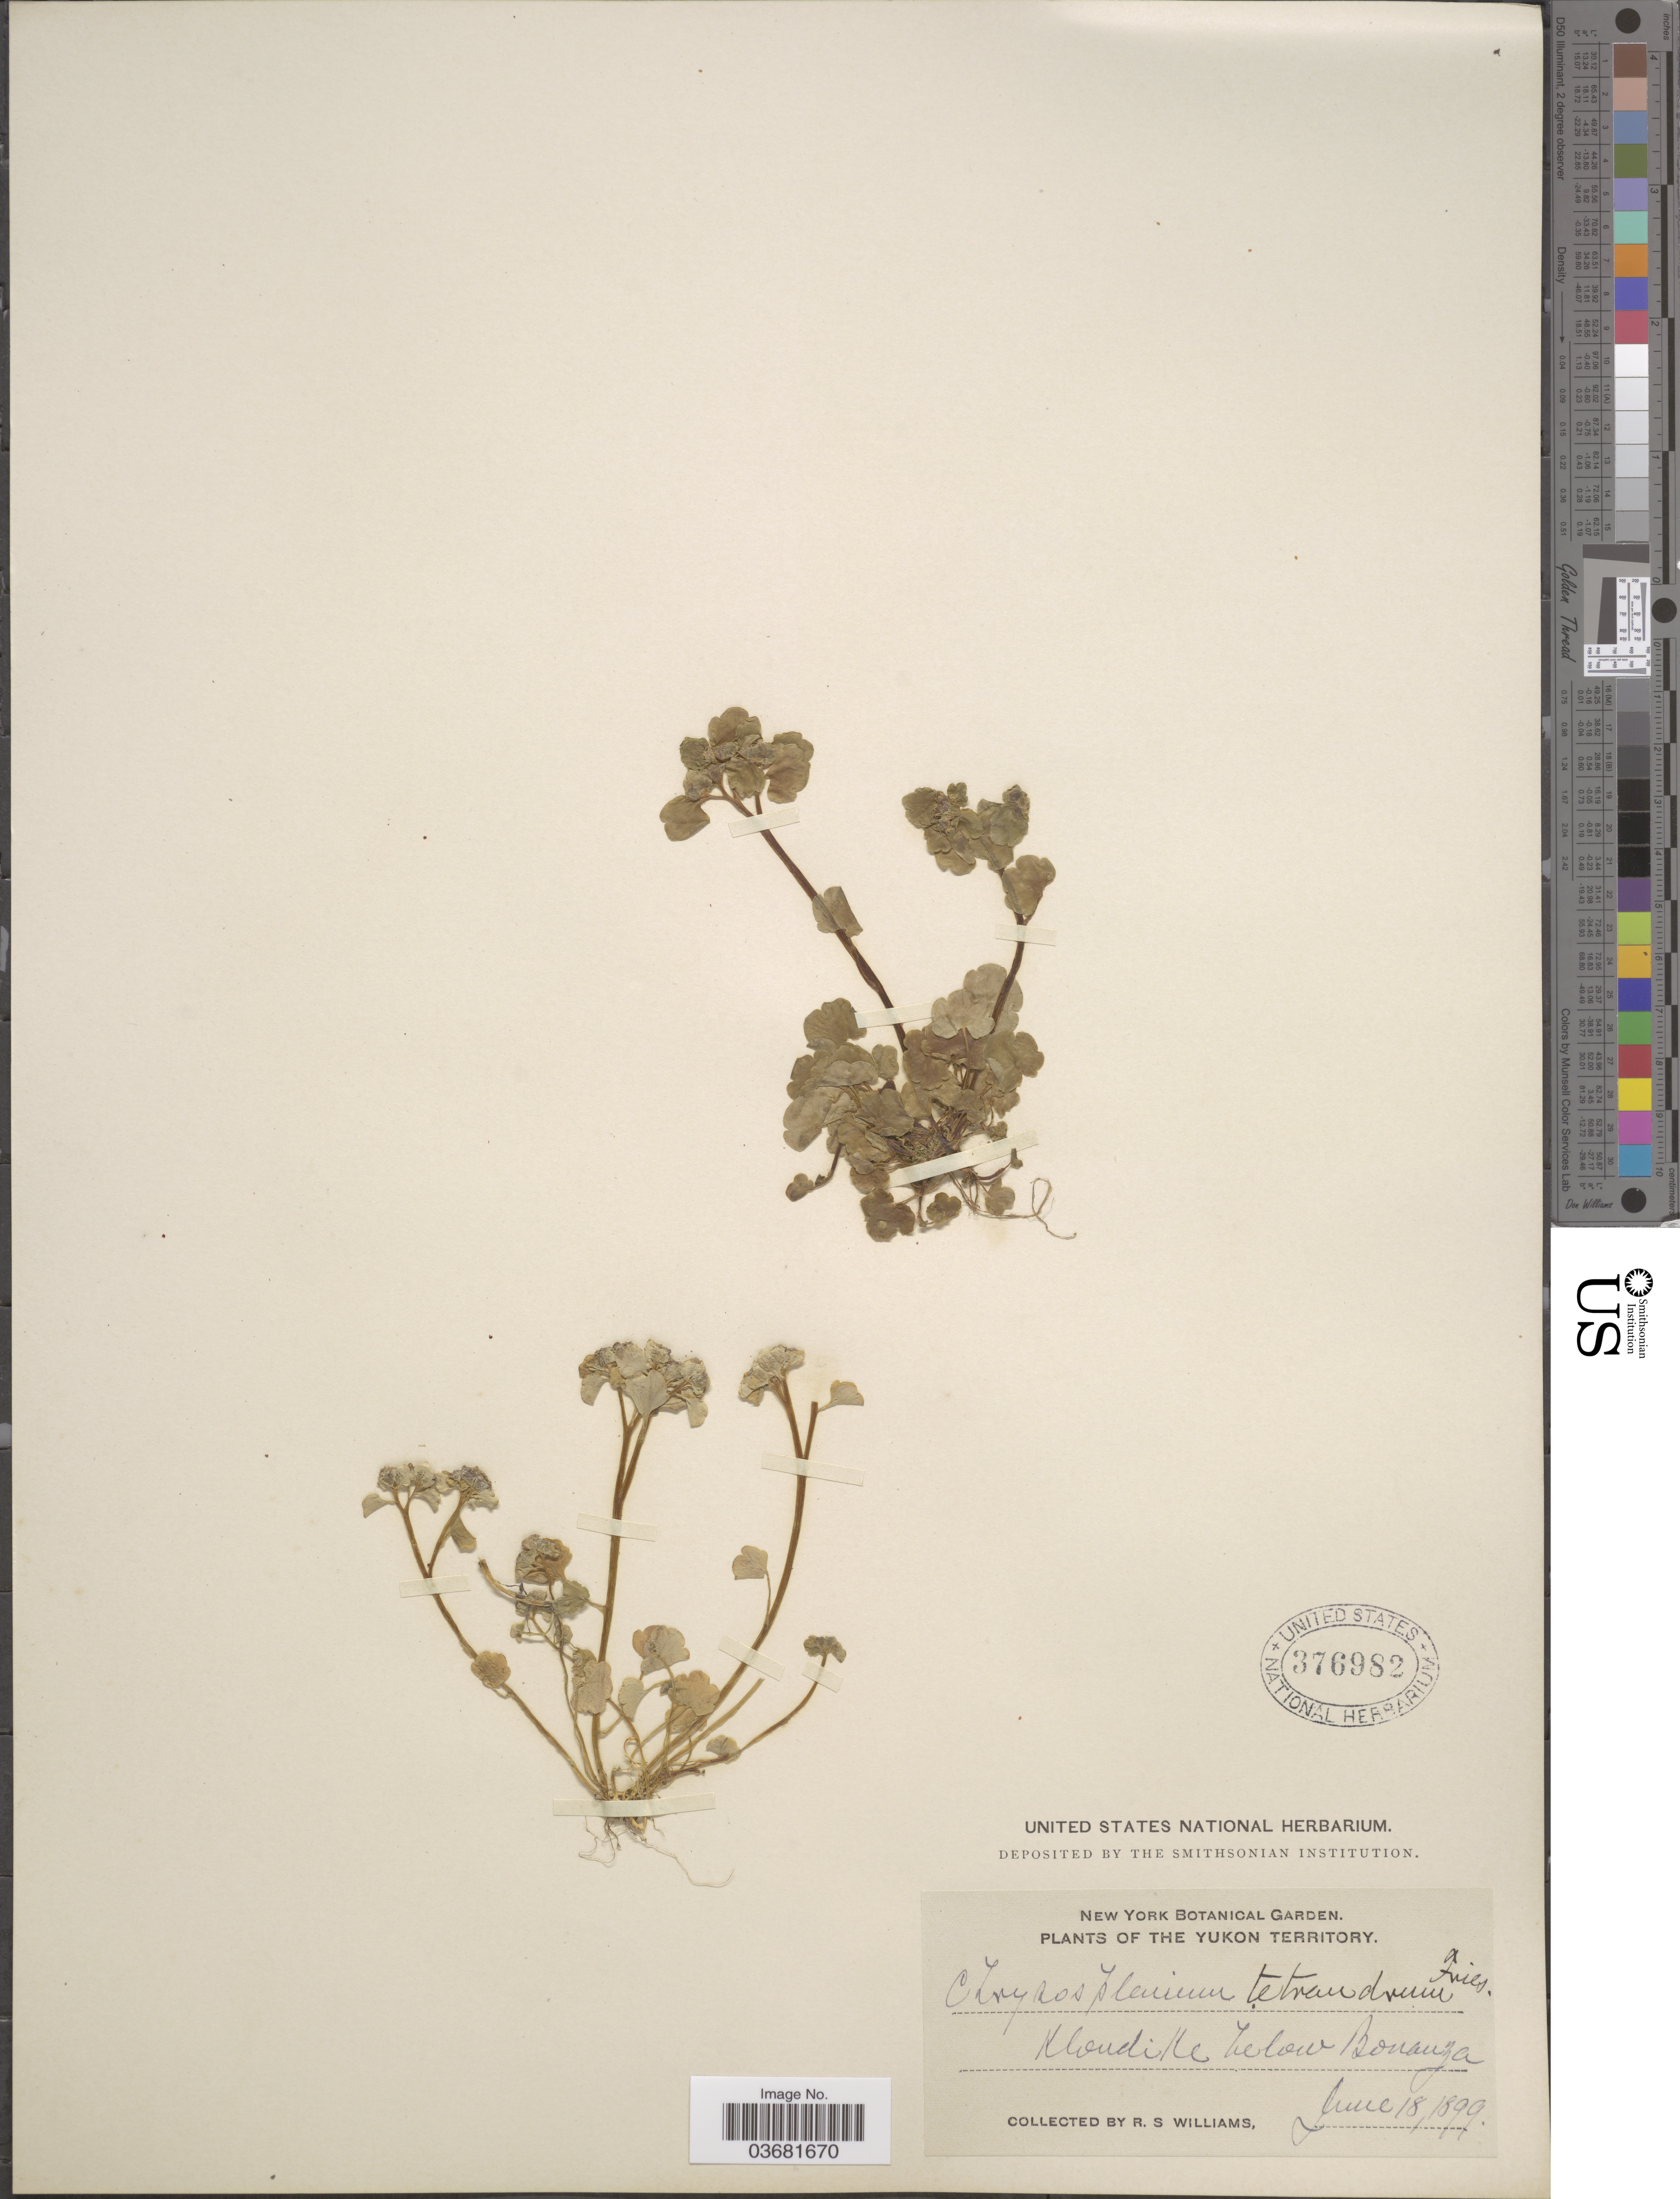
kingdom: Plantae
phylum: Tracheophyta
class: Magnoliopsida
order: Saxifragales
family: Saxifragaceae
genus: Chrysosplenium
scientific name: Chrysosplenium tetrandrum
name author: (N. Lund) Th. Fr.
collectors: R. S. Williams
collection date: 1899-06-18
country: Canada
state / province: Yukon Territory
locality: The Yukon Territory. Klondike below Bonanza.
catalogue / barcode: US 376982